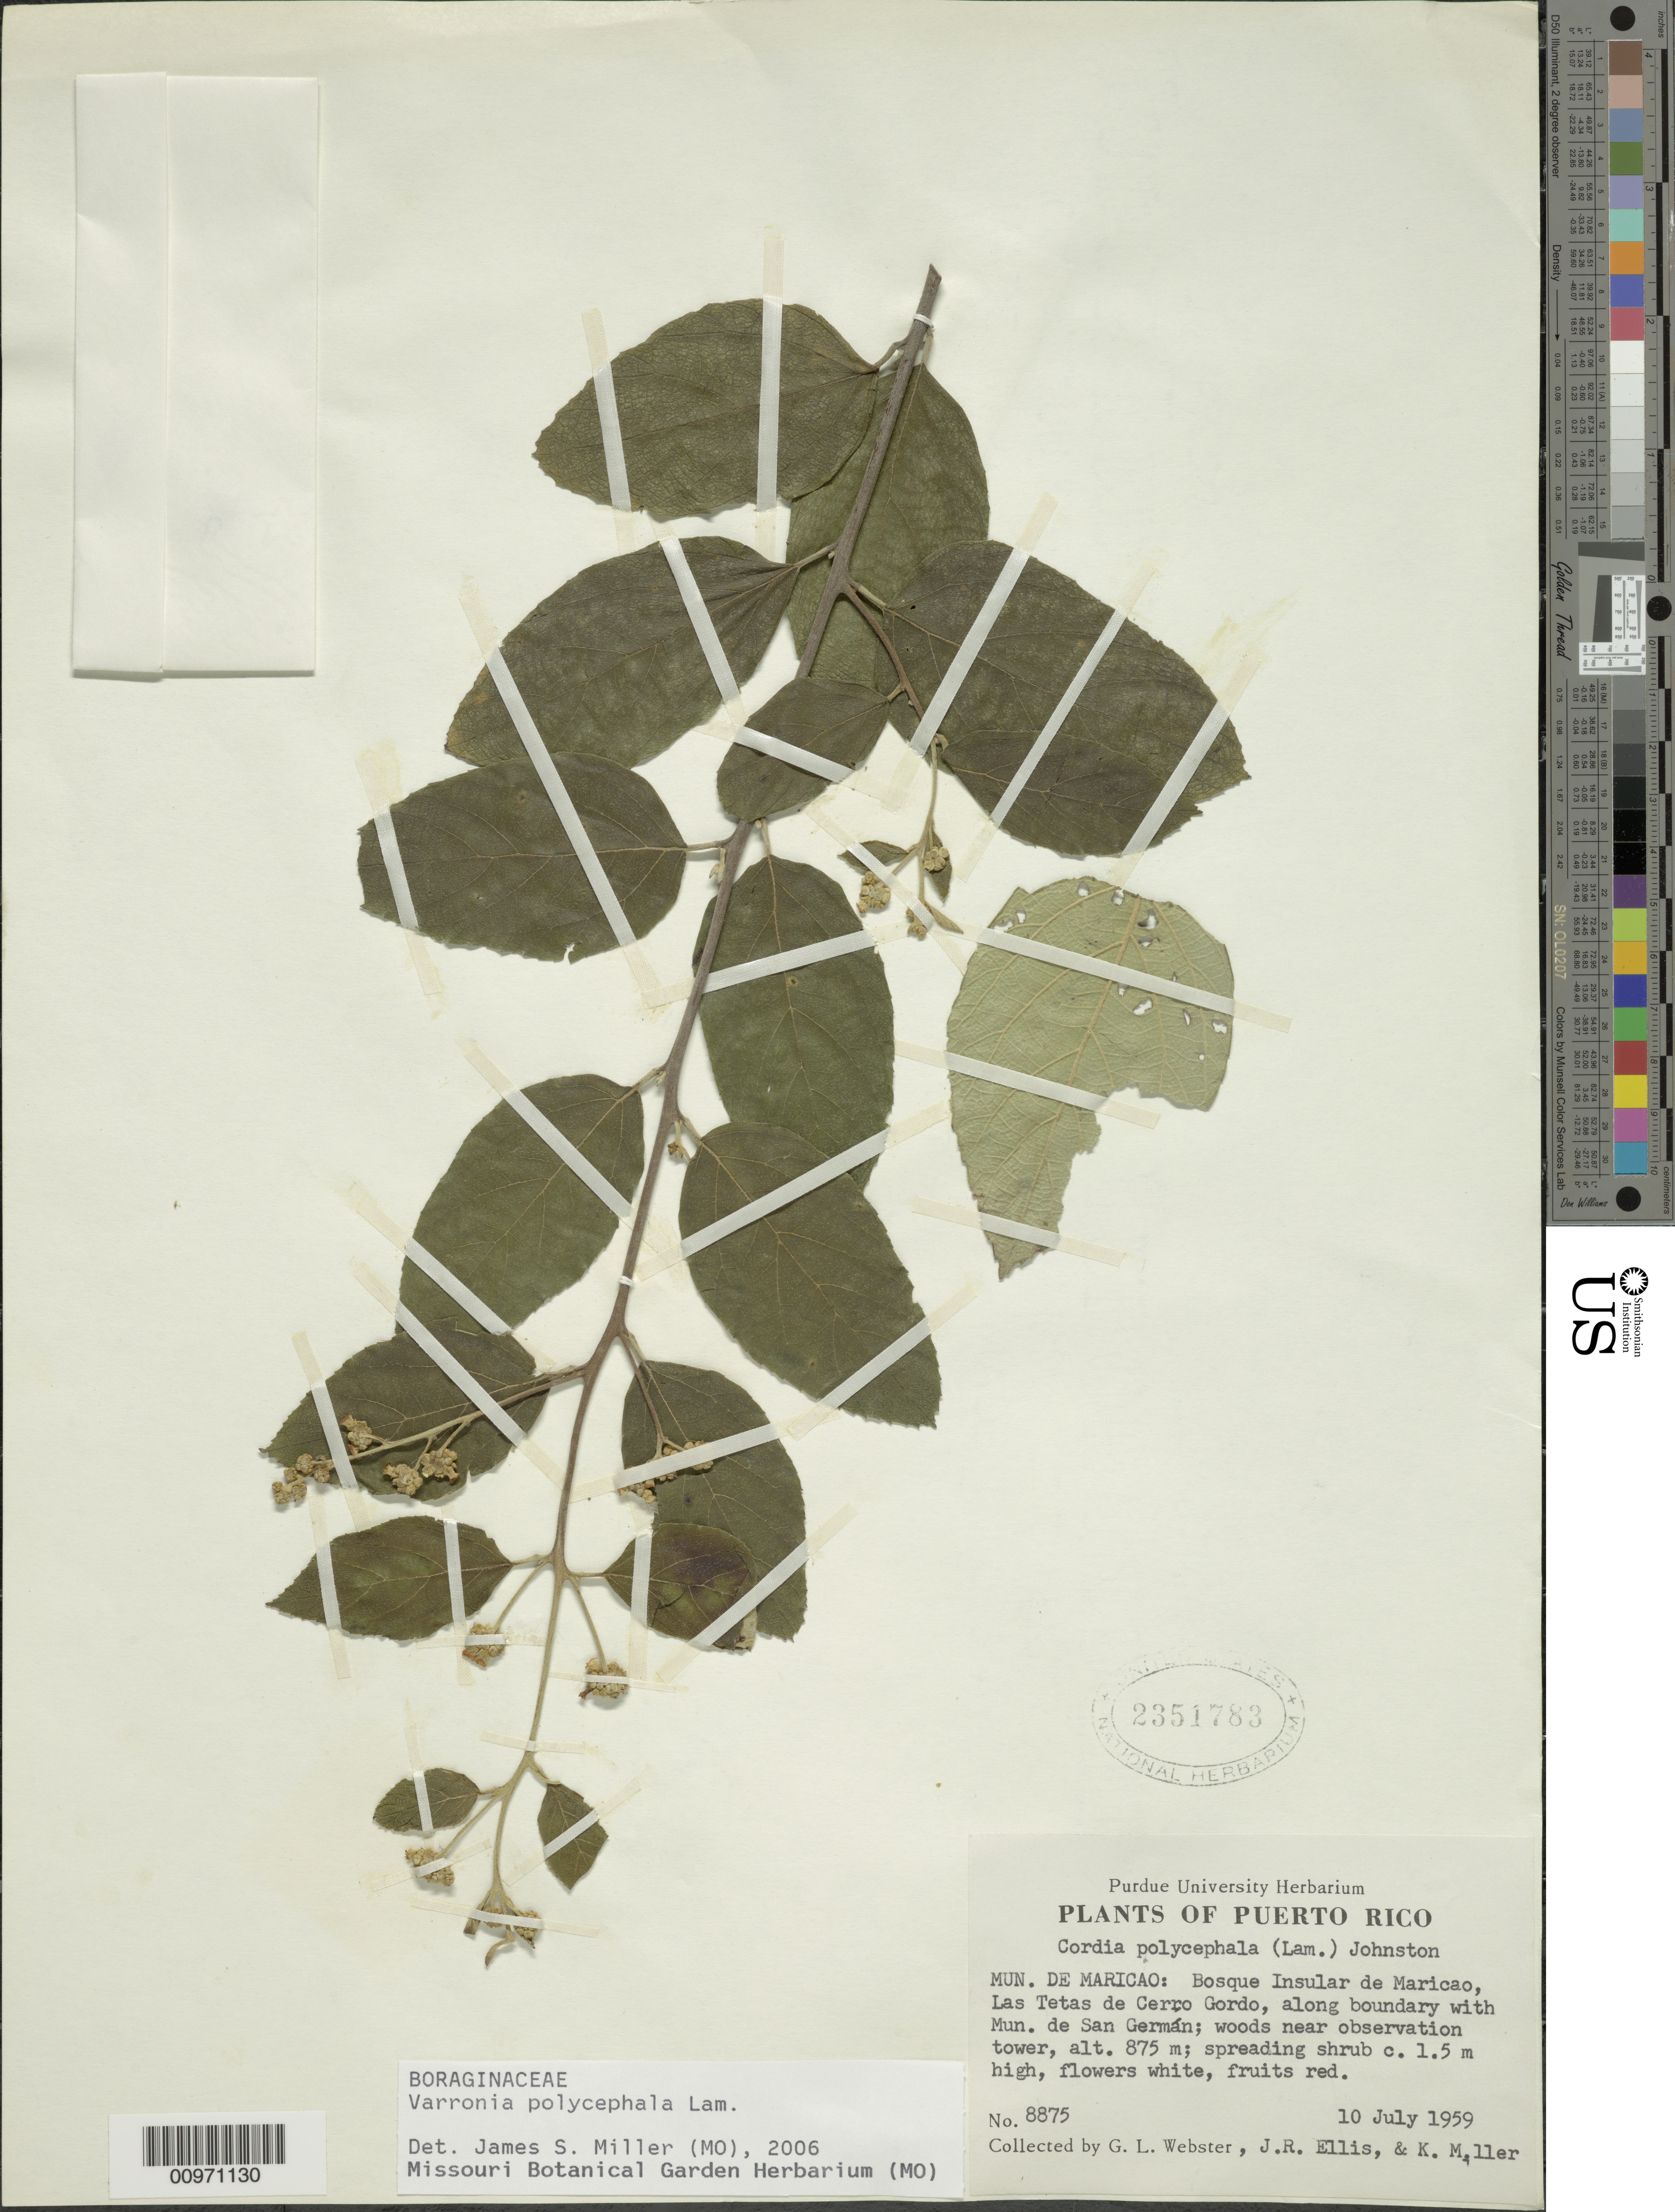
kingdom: Plantae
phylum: Tracheophyta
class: Magnoliopsida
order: Boraginales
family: Cordiaceae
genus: Varronia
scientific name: Varronia polycephala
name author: Lam.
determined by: Miller, James S., (MO), Missouri Botanical Garden (UNITED STATES)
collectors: G. L. Webster, J. R. Ellis & K. Miller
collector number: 8875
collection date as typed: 10 Jul 1959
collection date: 1959-07-10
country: Puerto Rico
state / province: Maricao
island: Puerto Rico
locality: Mun. de Maricao, Bosque Insular de Maricao, Las Tetas de Cerro Gordo, along boundary with Mun. de San Germán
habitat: Woods near observation tower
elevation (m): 875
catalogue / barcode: US 2351783